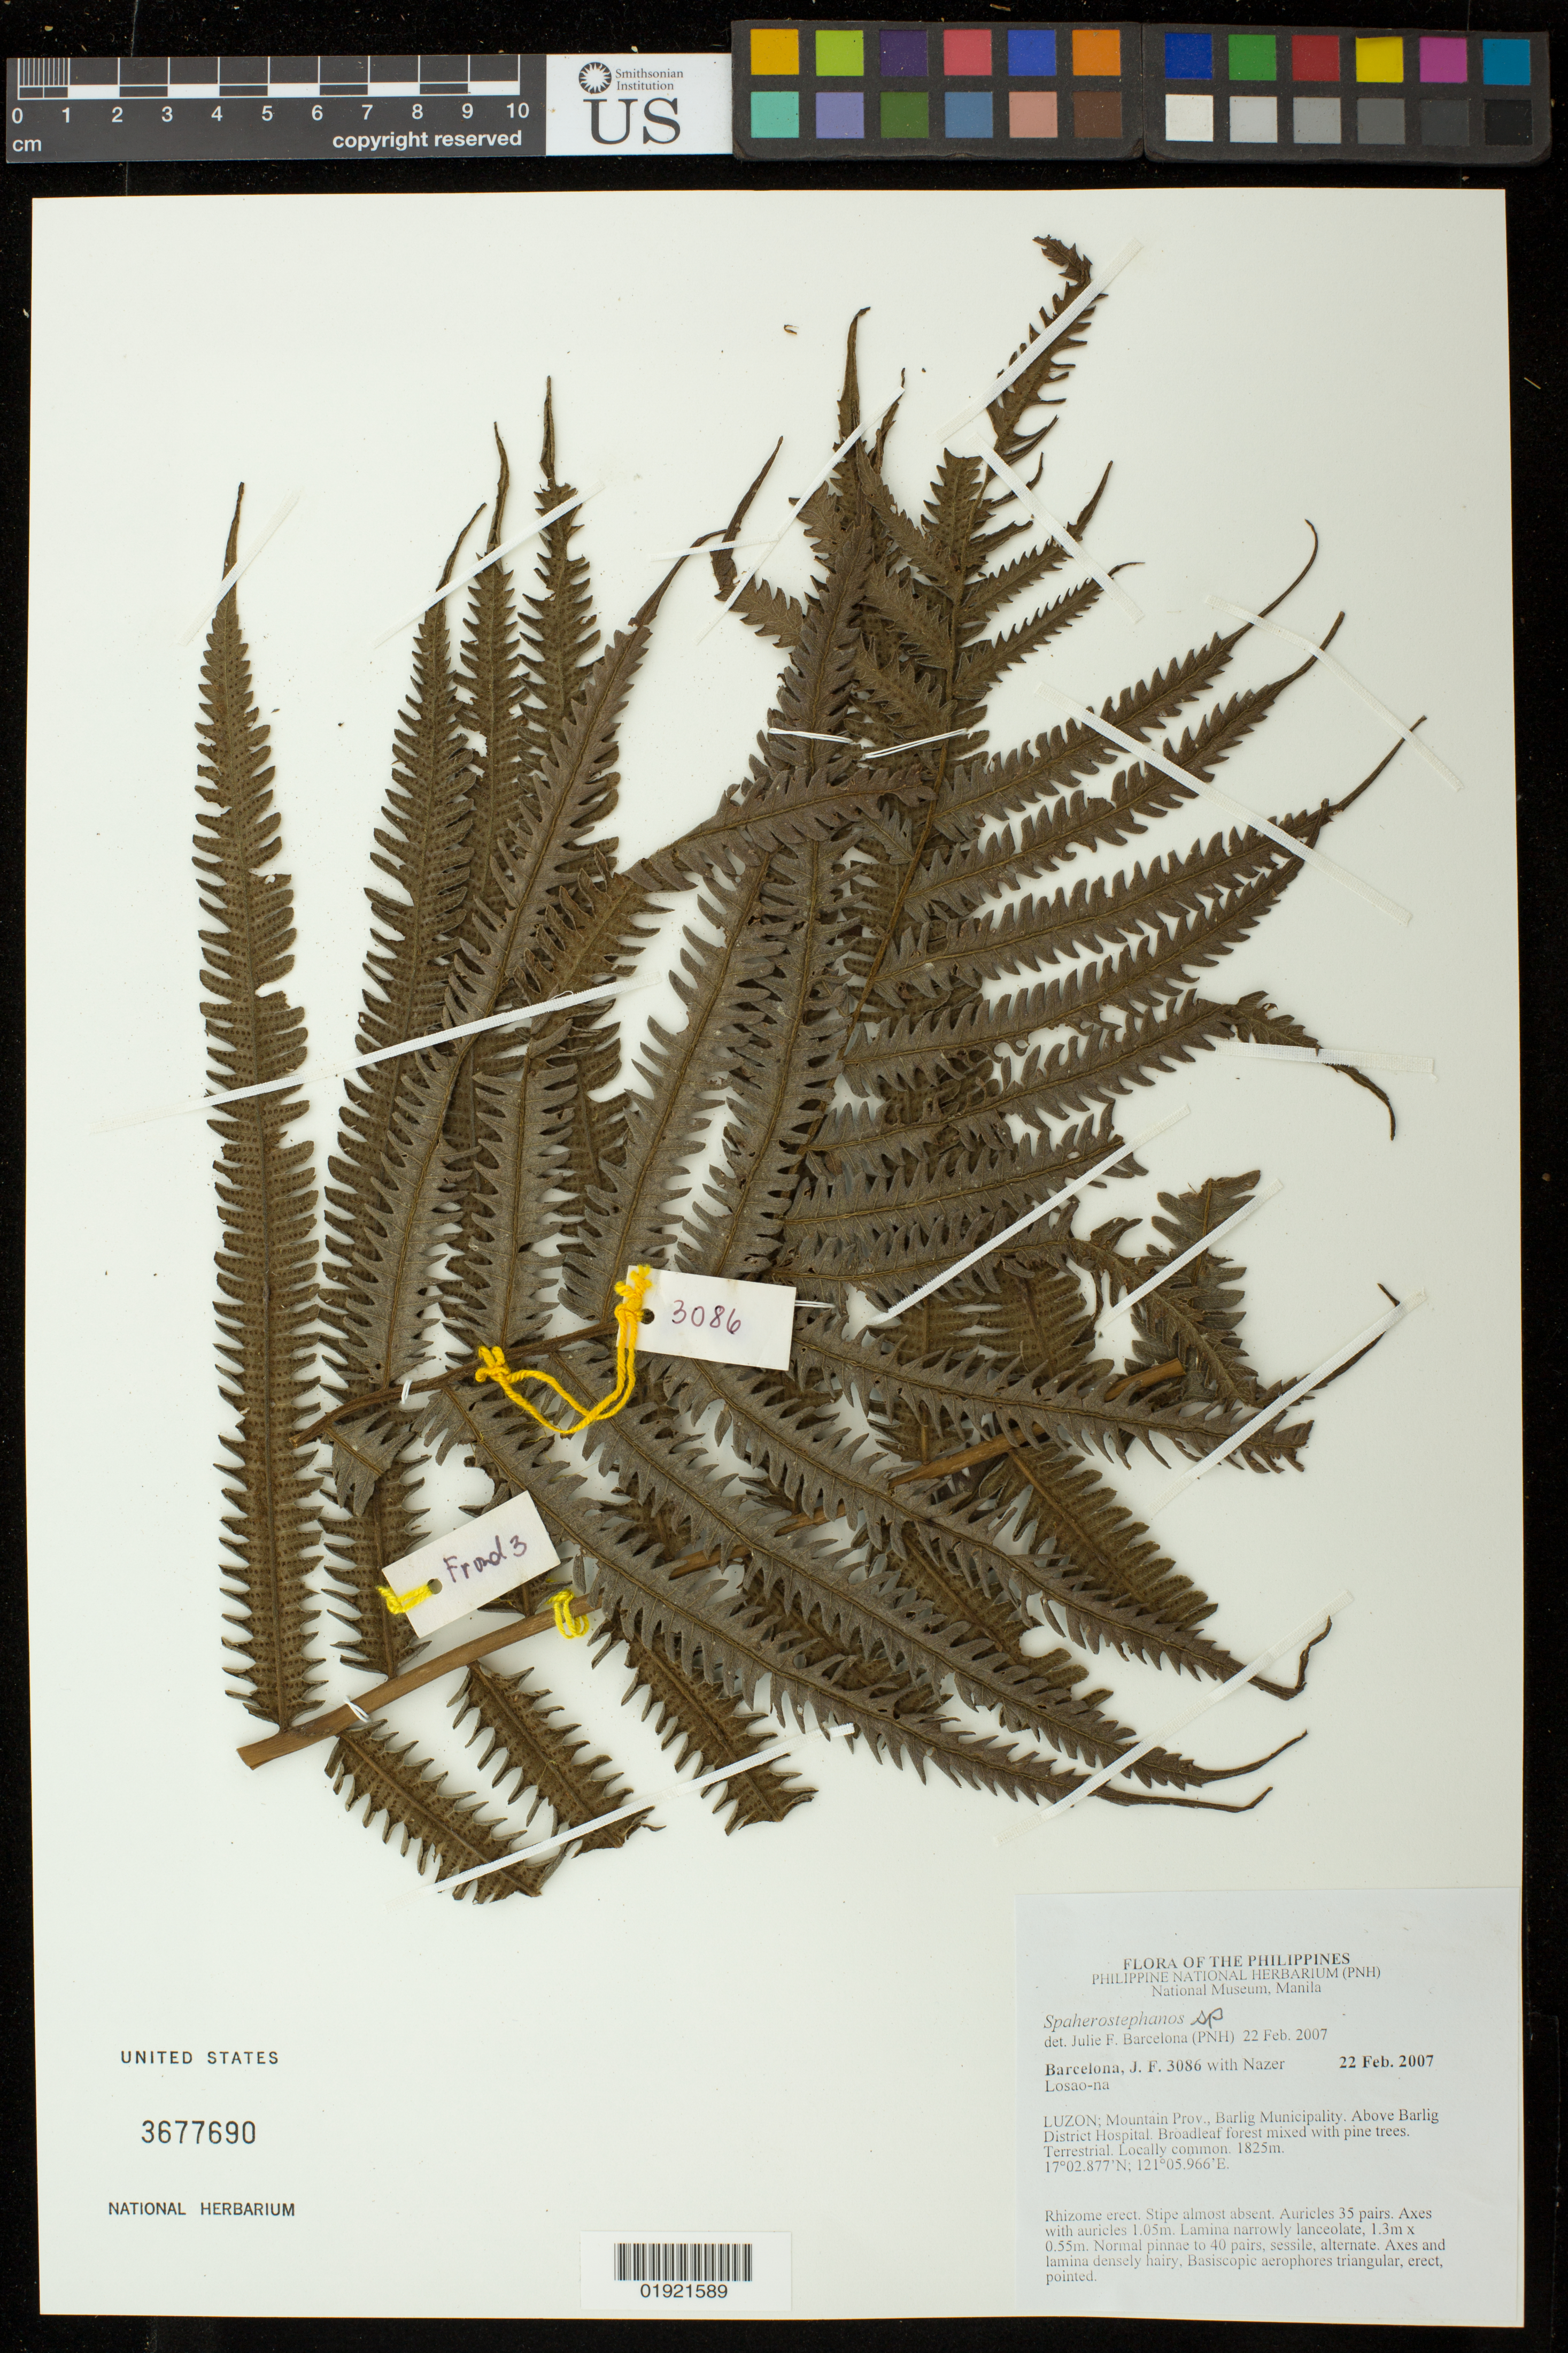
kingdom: Plantae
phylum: Tracheophyta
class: Polypodiopsida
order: Polypodiales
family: Thelypteridaceae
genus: Sphaerostephanos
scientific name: Sphaerostephanos sp.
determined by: Barcelona, J. F.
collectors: J. F. Barcelona & N. Losao-na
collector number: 3086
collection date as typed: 22 Feb. 2007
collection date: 2007-02-22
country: Philippines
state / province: Cordillera (Administrative Region)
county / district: Mountain province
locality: Luzon; Mountain Prov., Barlig Municipality. Above Barlig District Hospital.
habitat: Broadleaf forest mixed with pine trees.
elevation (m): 1825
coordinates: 17 02.877 N, 121 05.966 E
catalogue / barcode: US 3677690